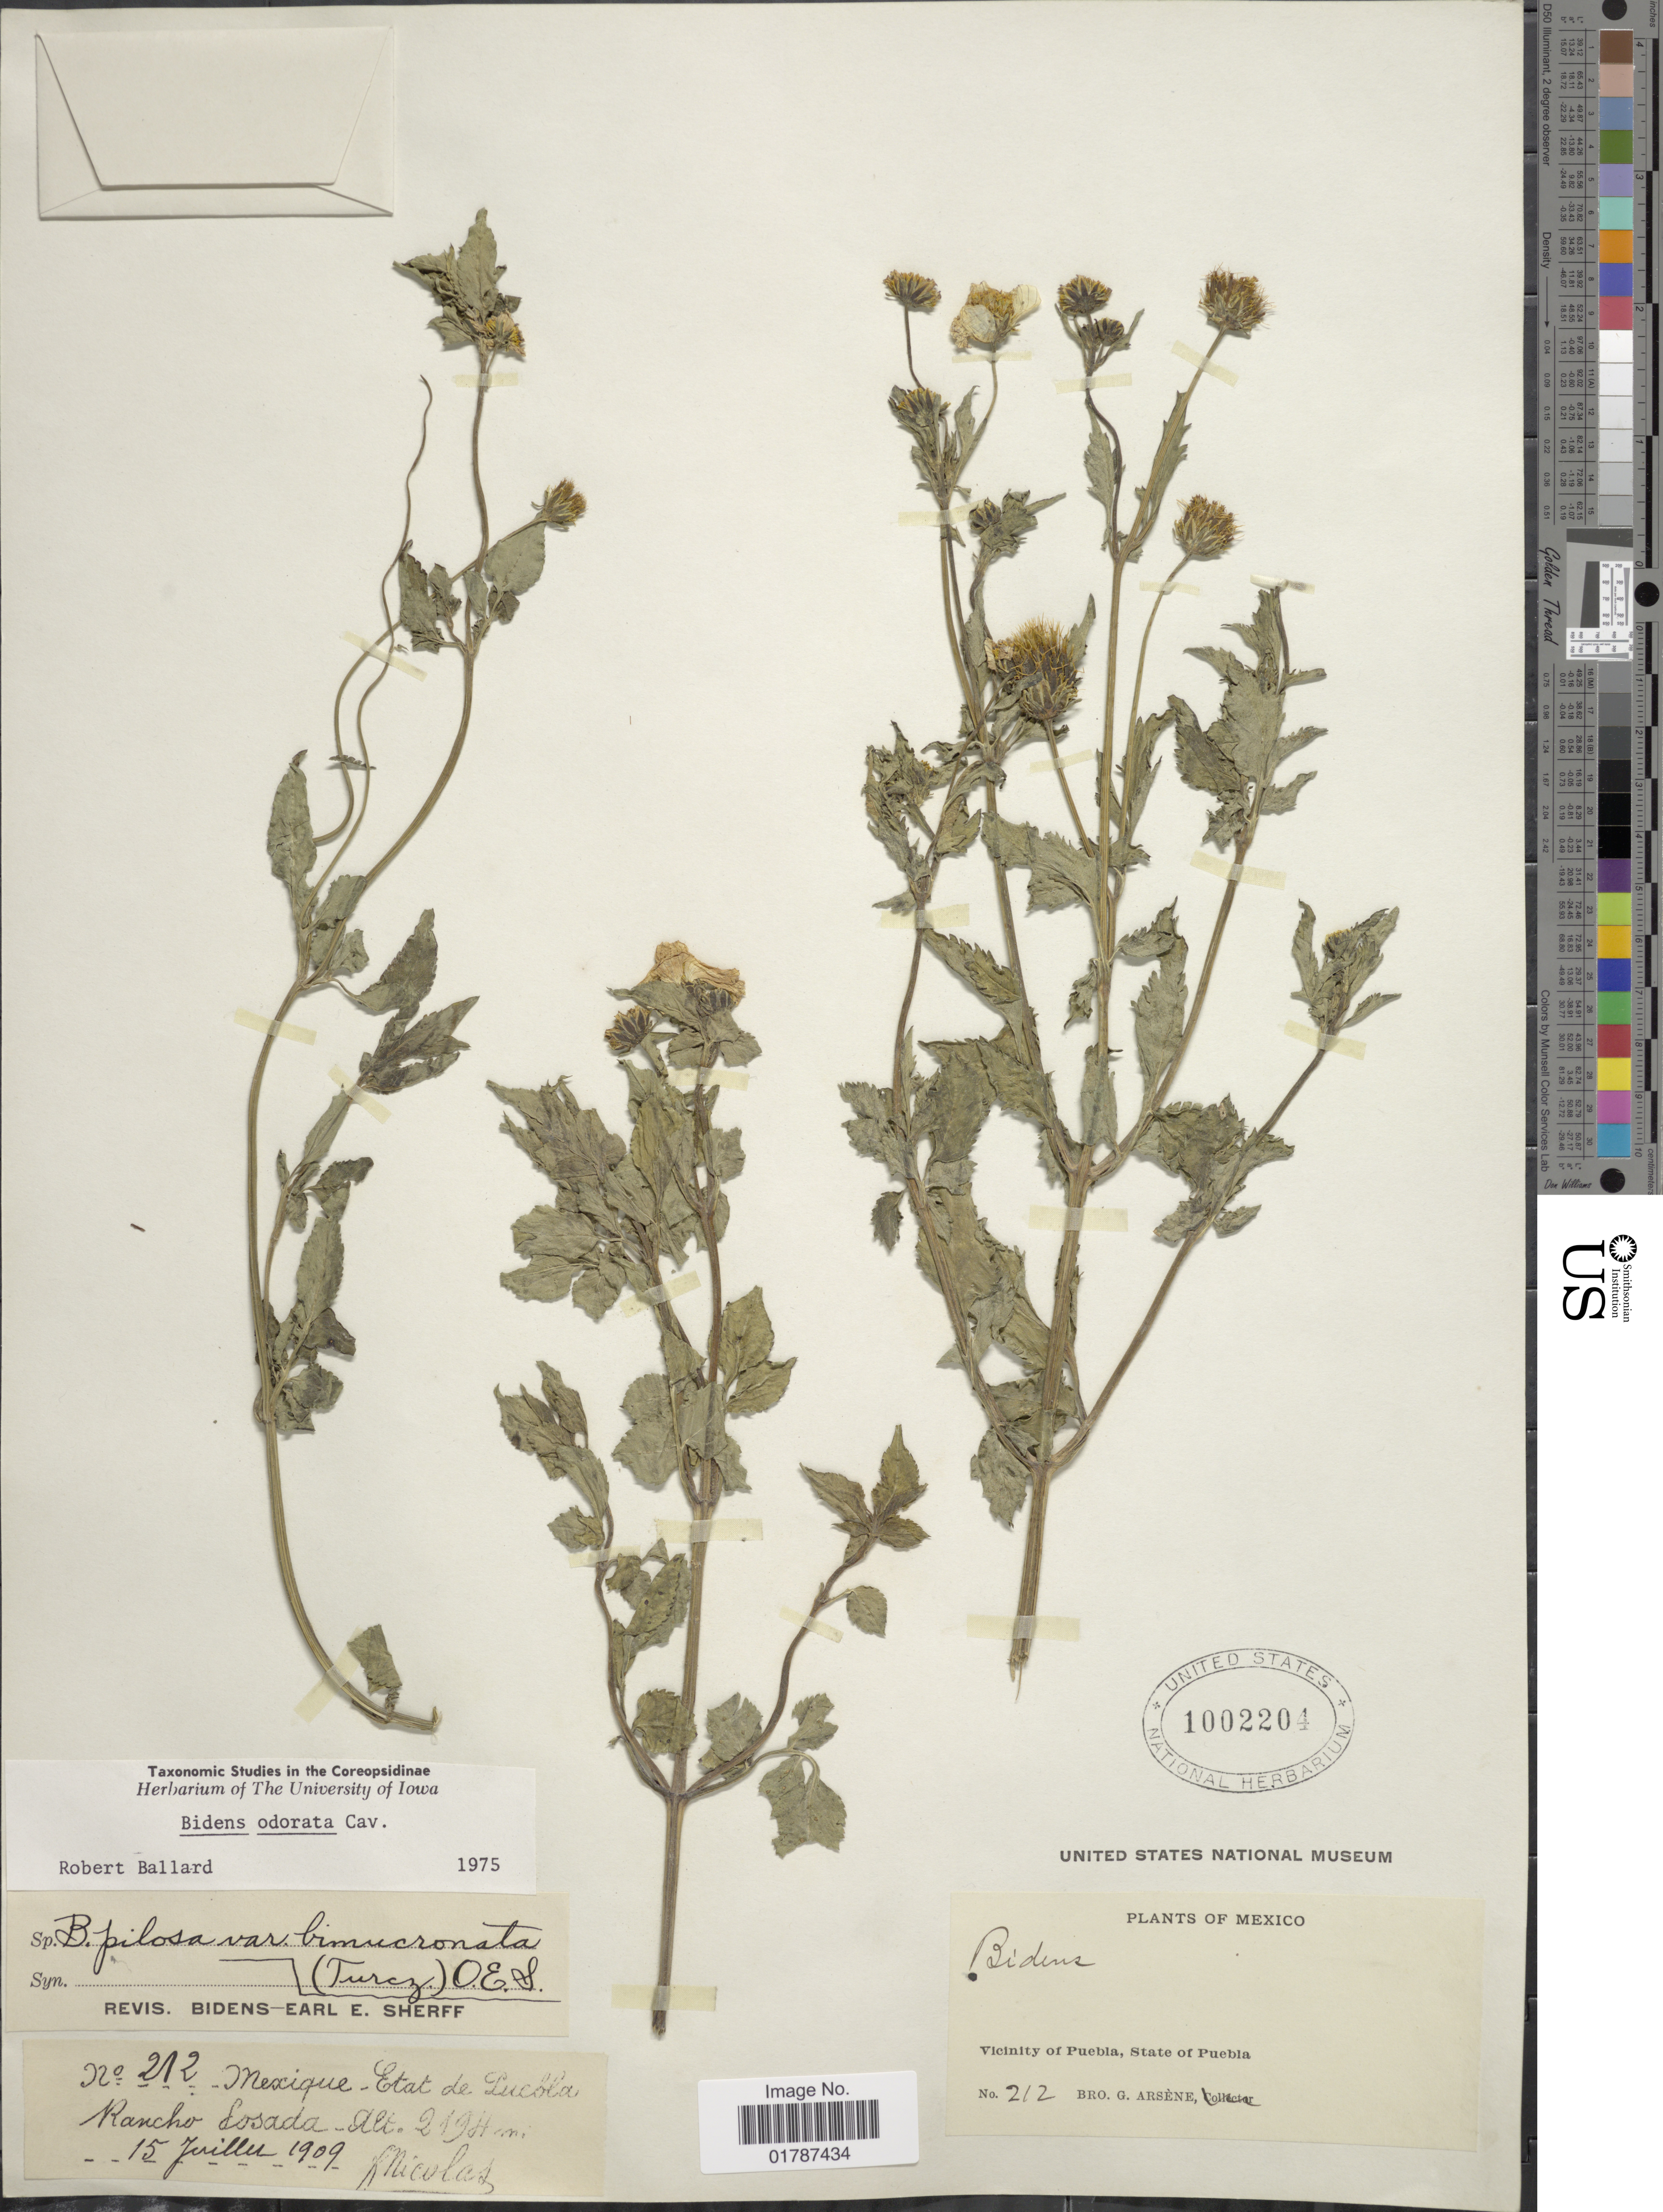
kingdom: Plantae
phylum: Tracheophyta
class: Magnoliopsida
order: Asterales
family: Asteraceae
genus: Bidens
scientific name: Bidens odorata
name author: Cav.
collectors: Bro. G. Arsène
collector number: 212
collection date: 1909-07-15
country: Mexico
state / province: Puebla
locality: Etat de Puebla, Rancho Posada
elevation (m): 2194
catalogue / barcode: US 1002204